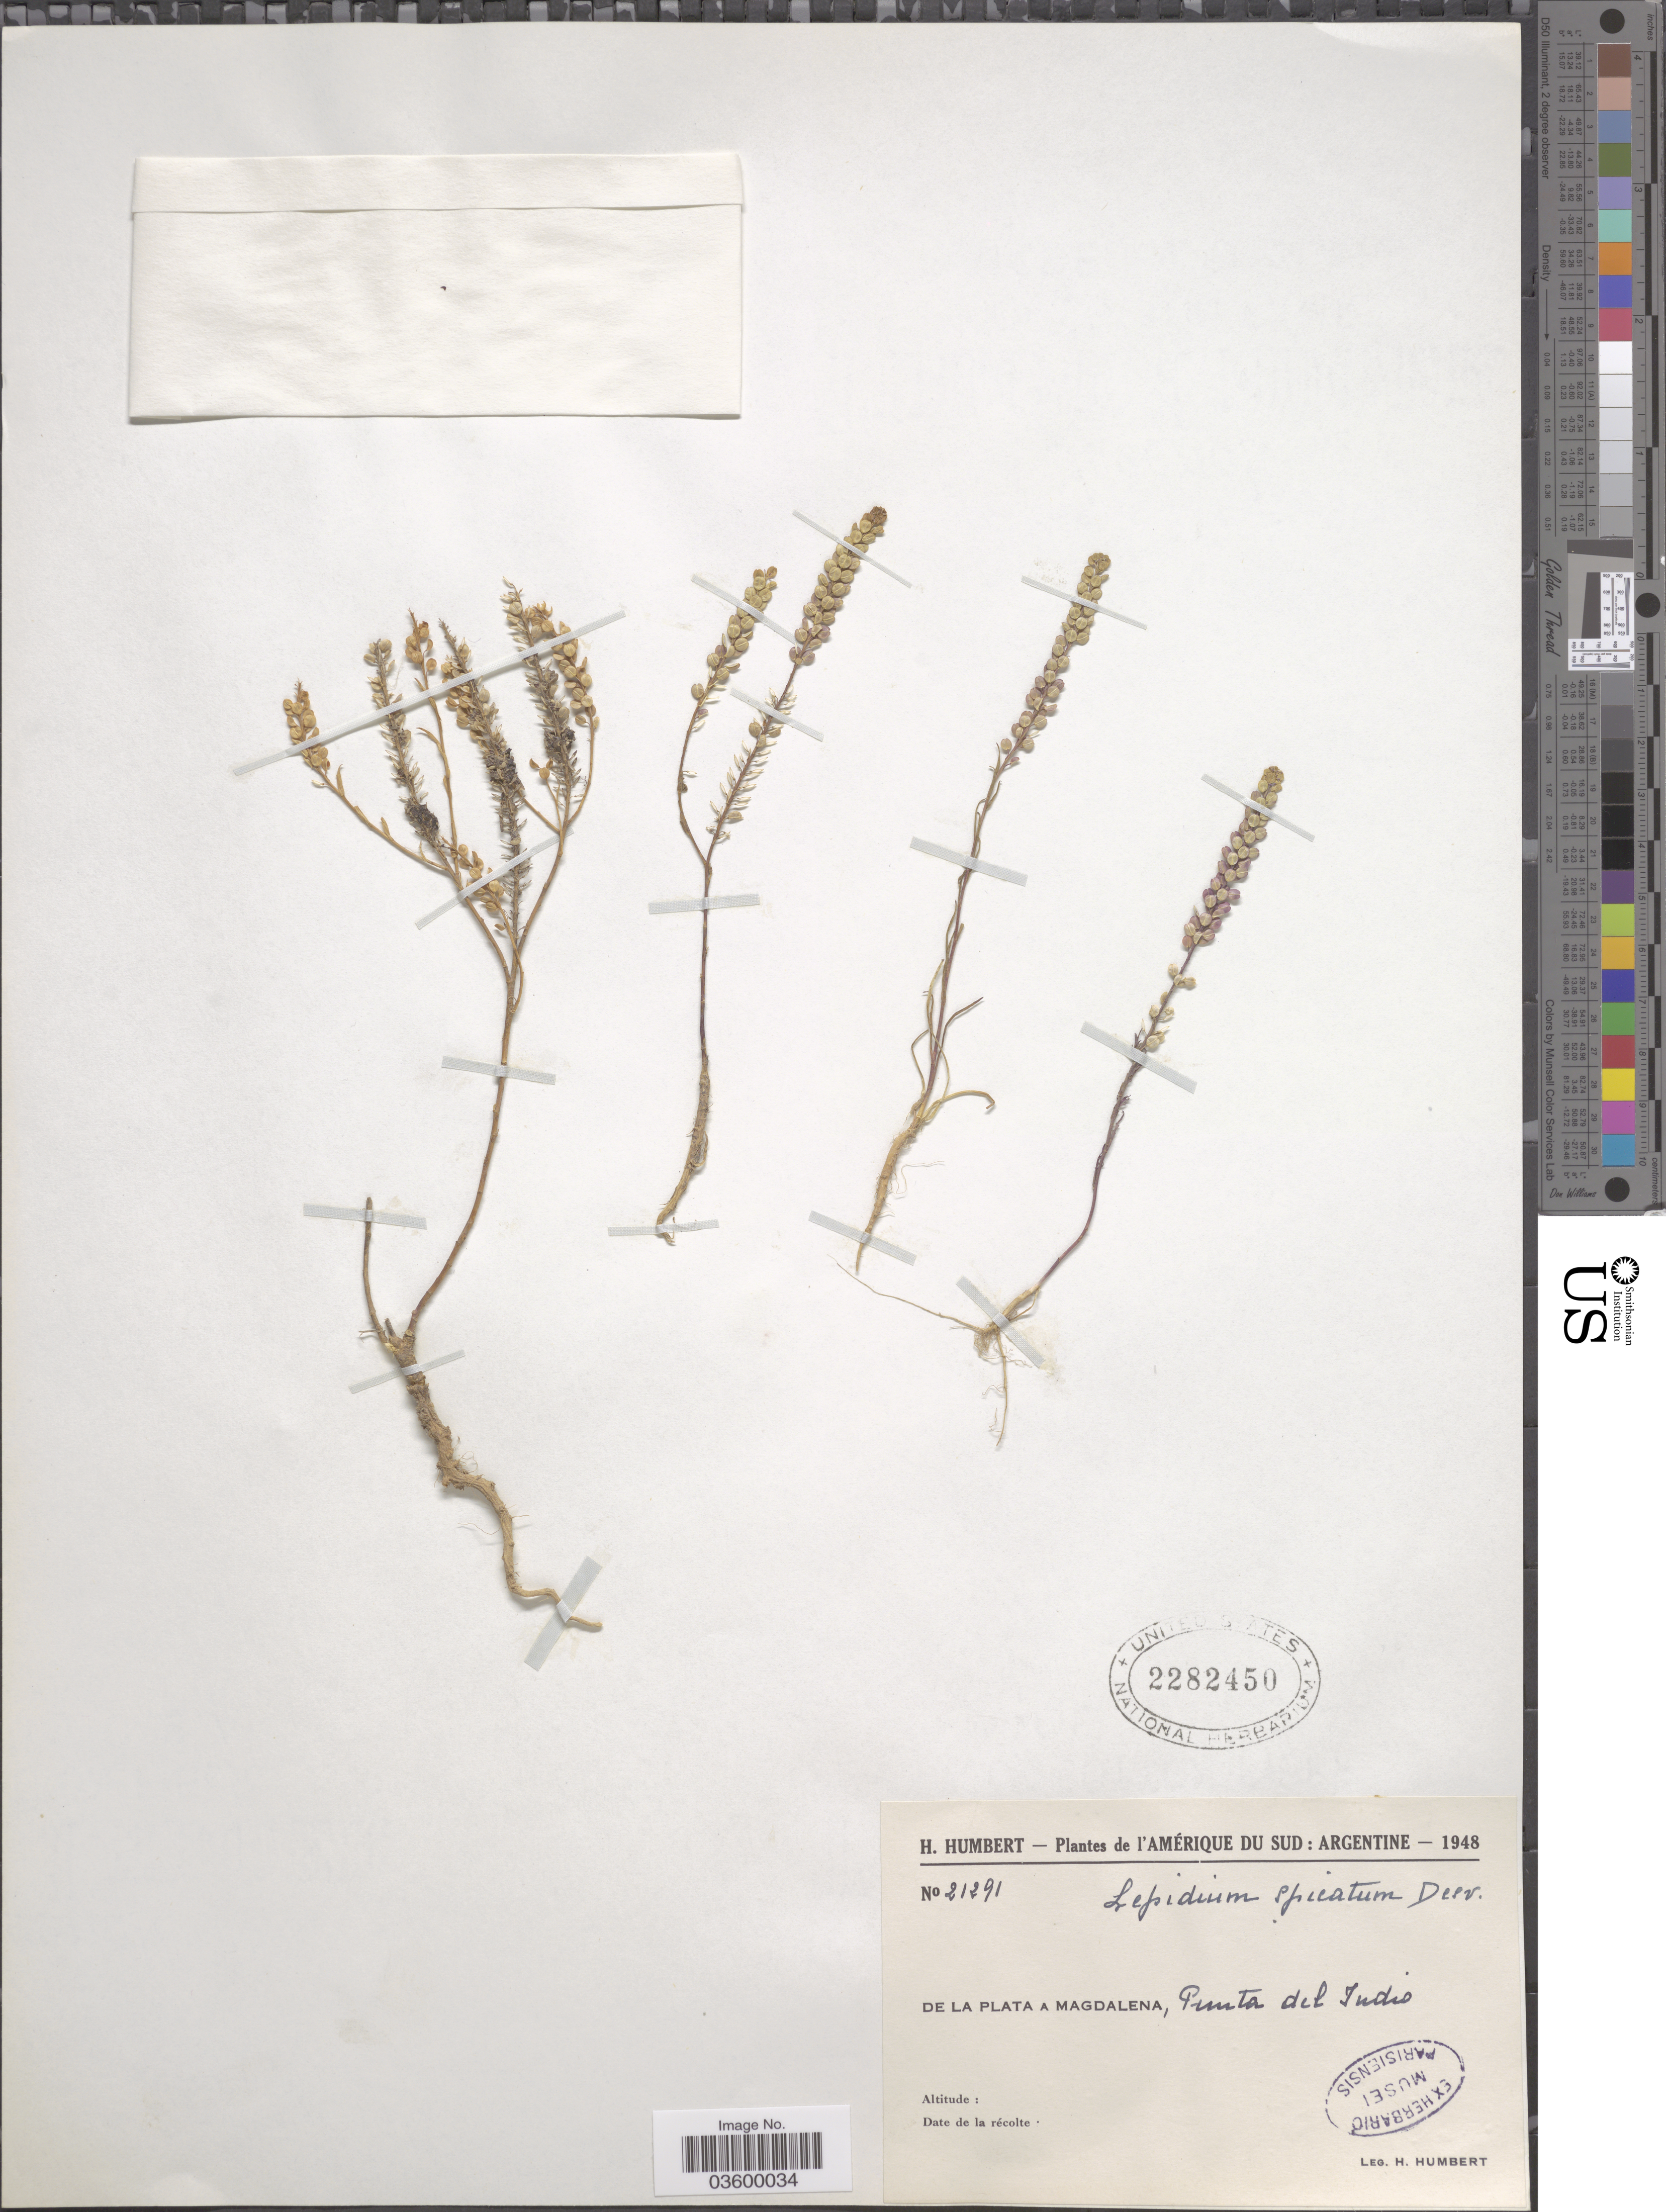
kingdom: Plantae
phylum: Tracheophyta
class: Magnoliopsida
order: Brassicales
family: Brassicaceae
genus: Lepidium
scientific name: Lepidium spicatum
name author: Desv.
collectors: H. Humbert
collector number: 21291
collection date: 1948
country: Argentina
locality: De la Plata a Magdalena, Punta del Indio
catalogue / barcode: US 2282450